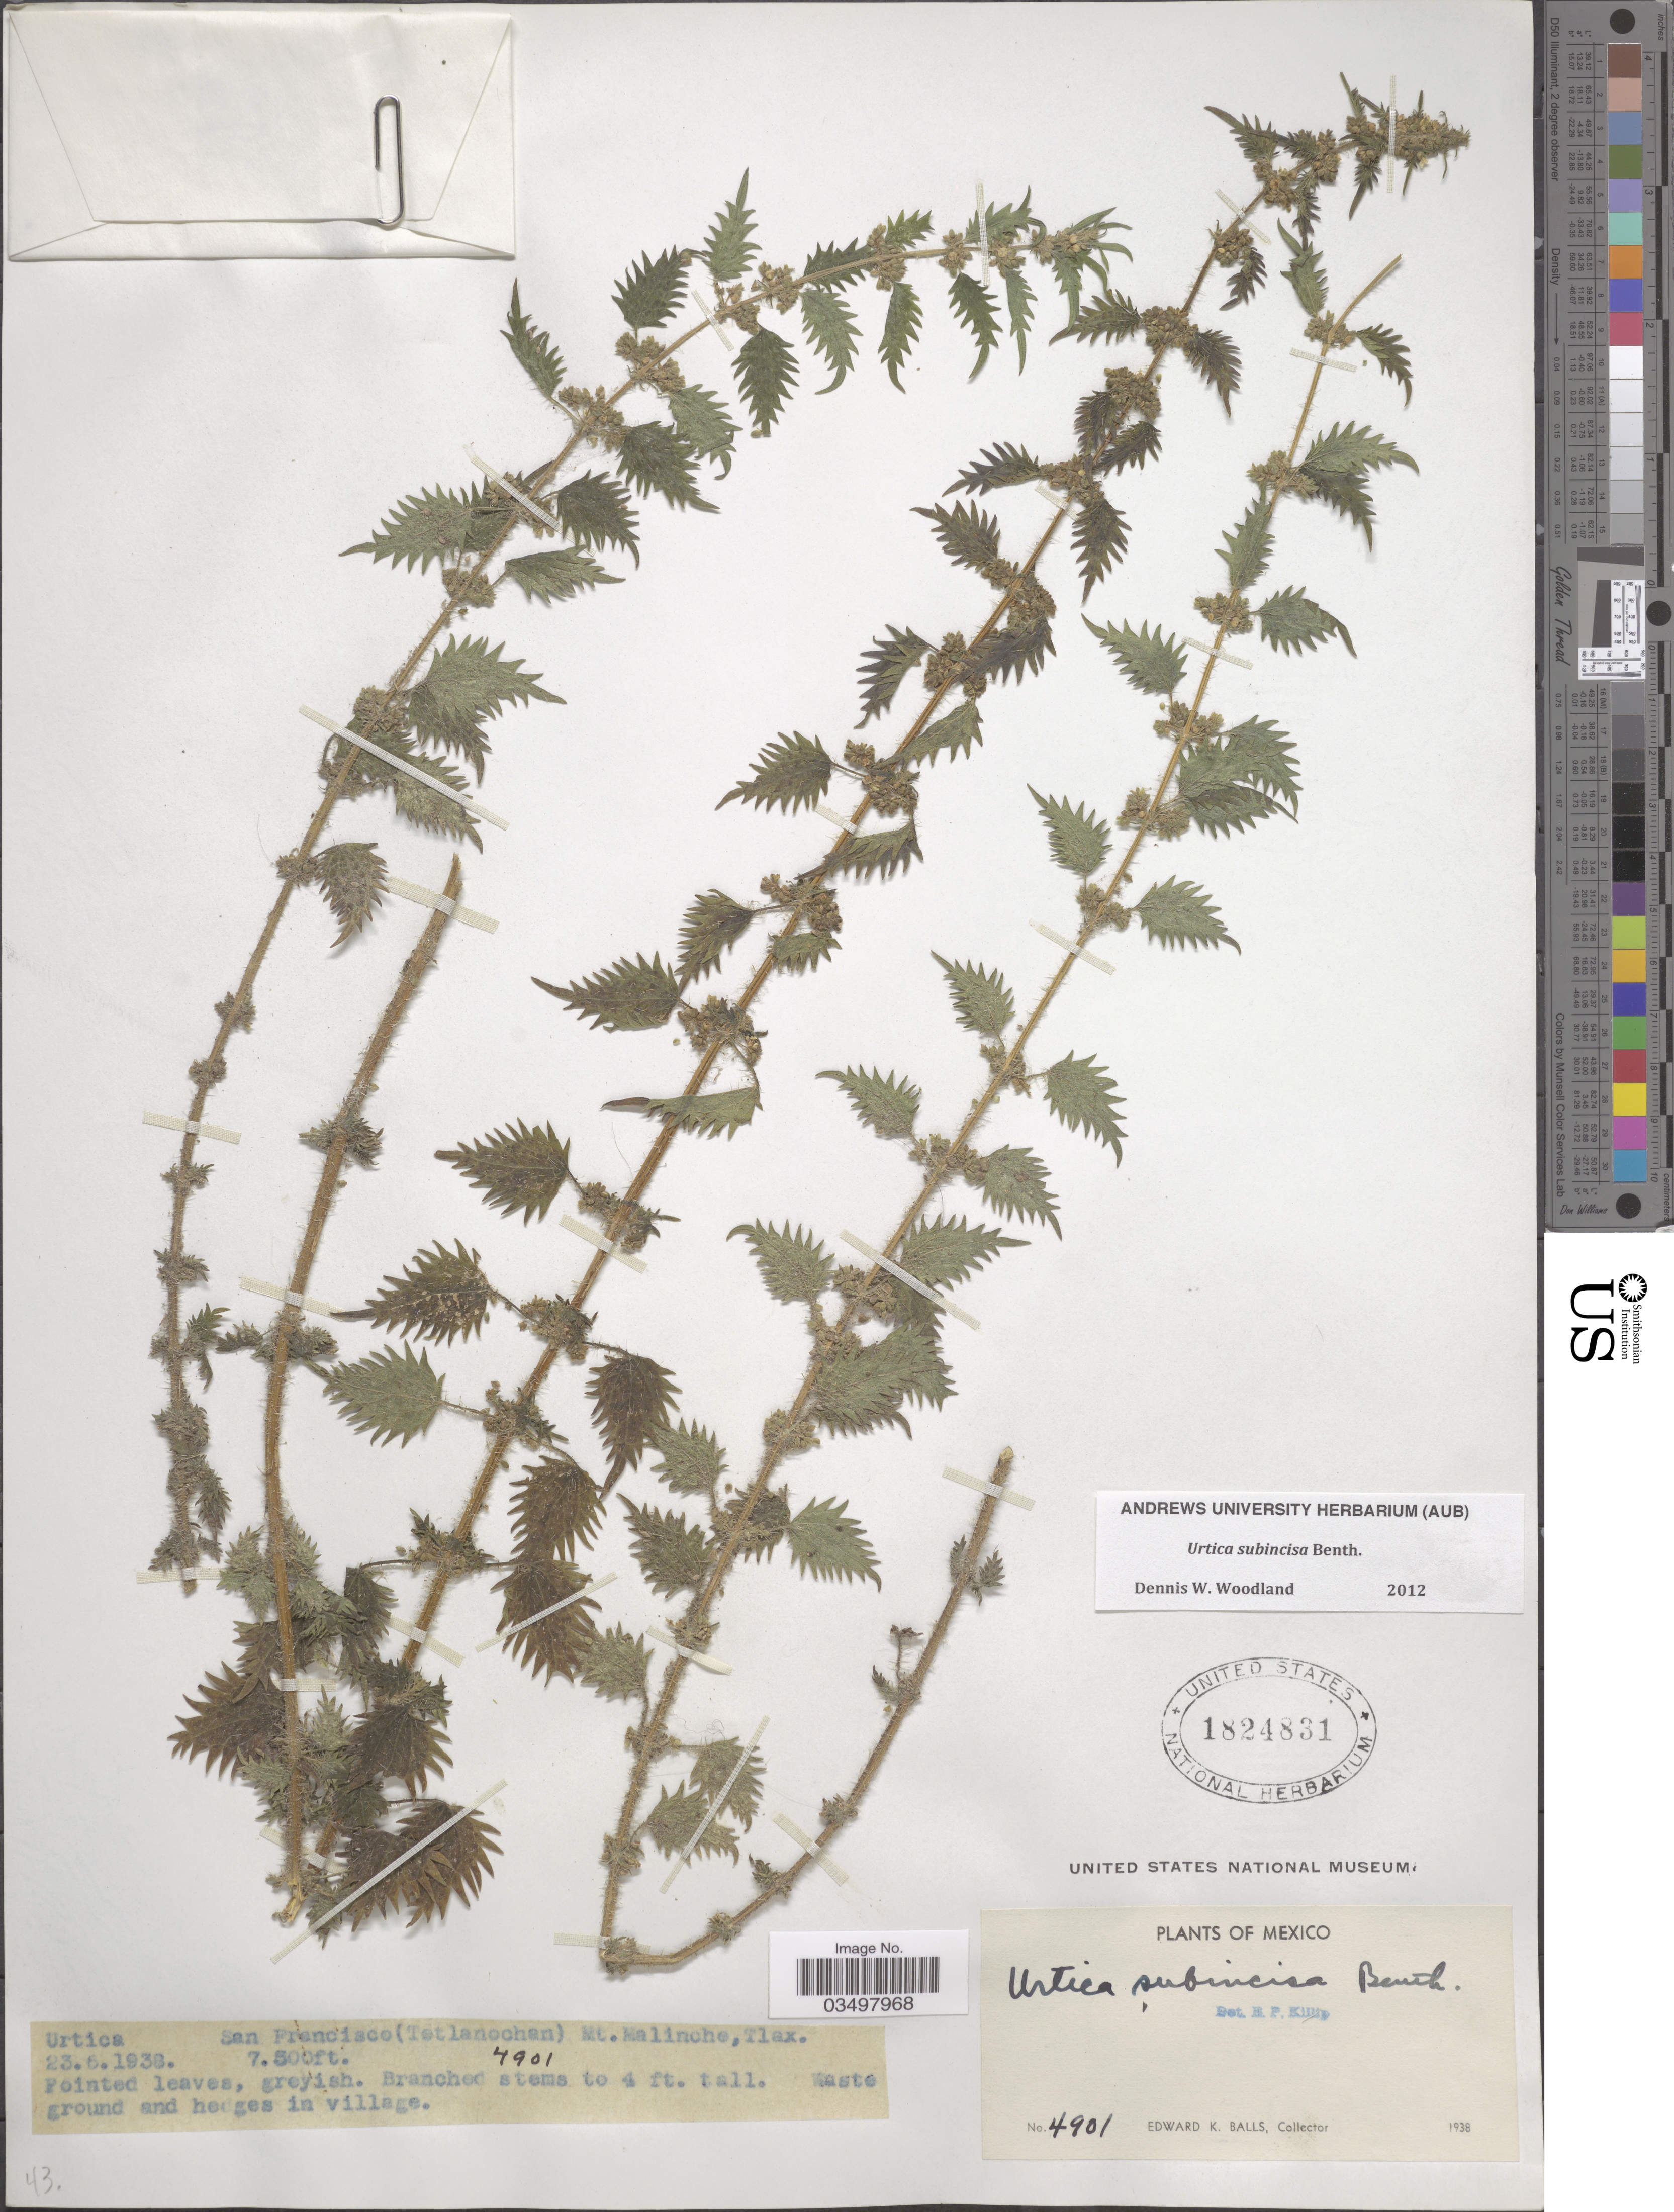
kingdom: Plantae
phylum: Tracheophyta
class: Magnoliopsida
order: Rosales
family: Urticaceae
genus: Urtica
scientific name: Urtica subincisa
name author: Benth.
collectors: E. K. Balls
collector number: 4901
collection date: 1938-06-23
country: Mexico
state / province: Tlaxcala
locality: San Francisco (Tetlanochan) Mt. Malinche.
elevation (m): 2286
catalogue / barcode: US 1824831